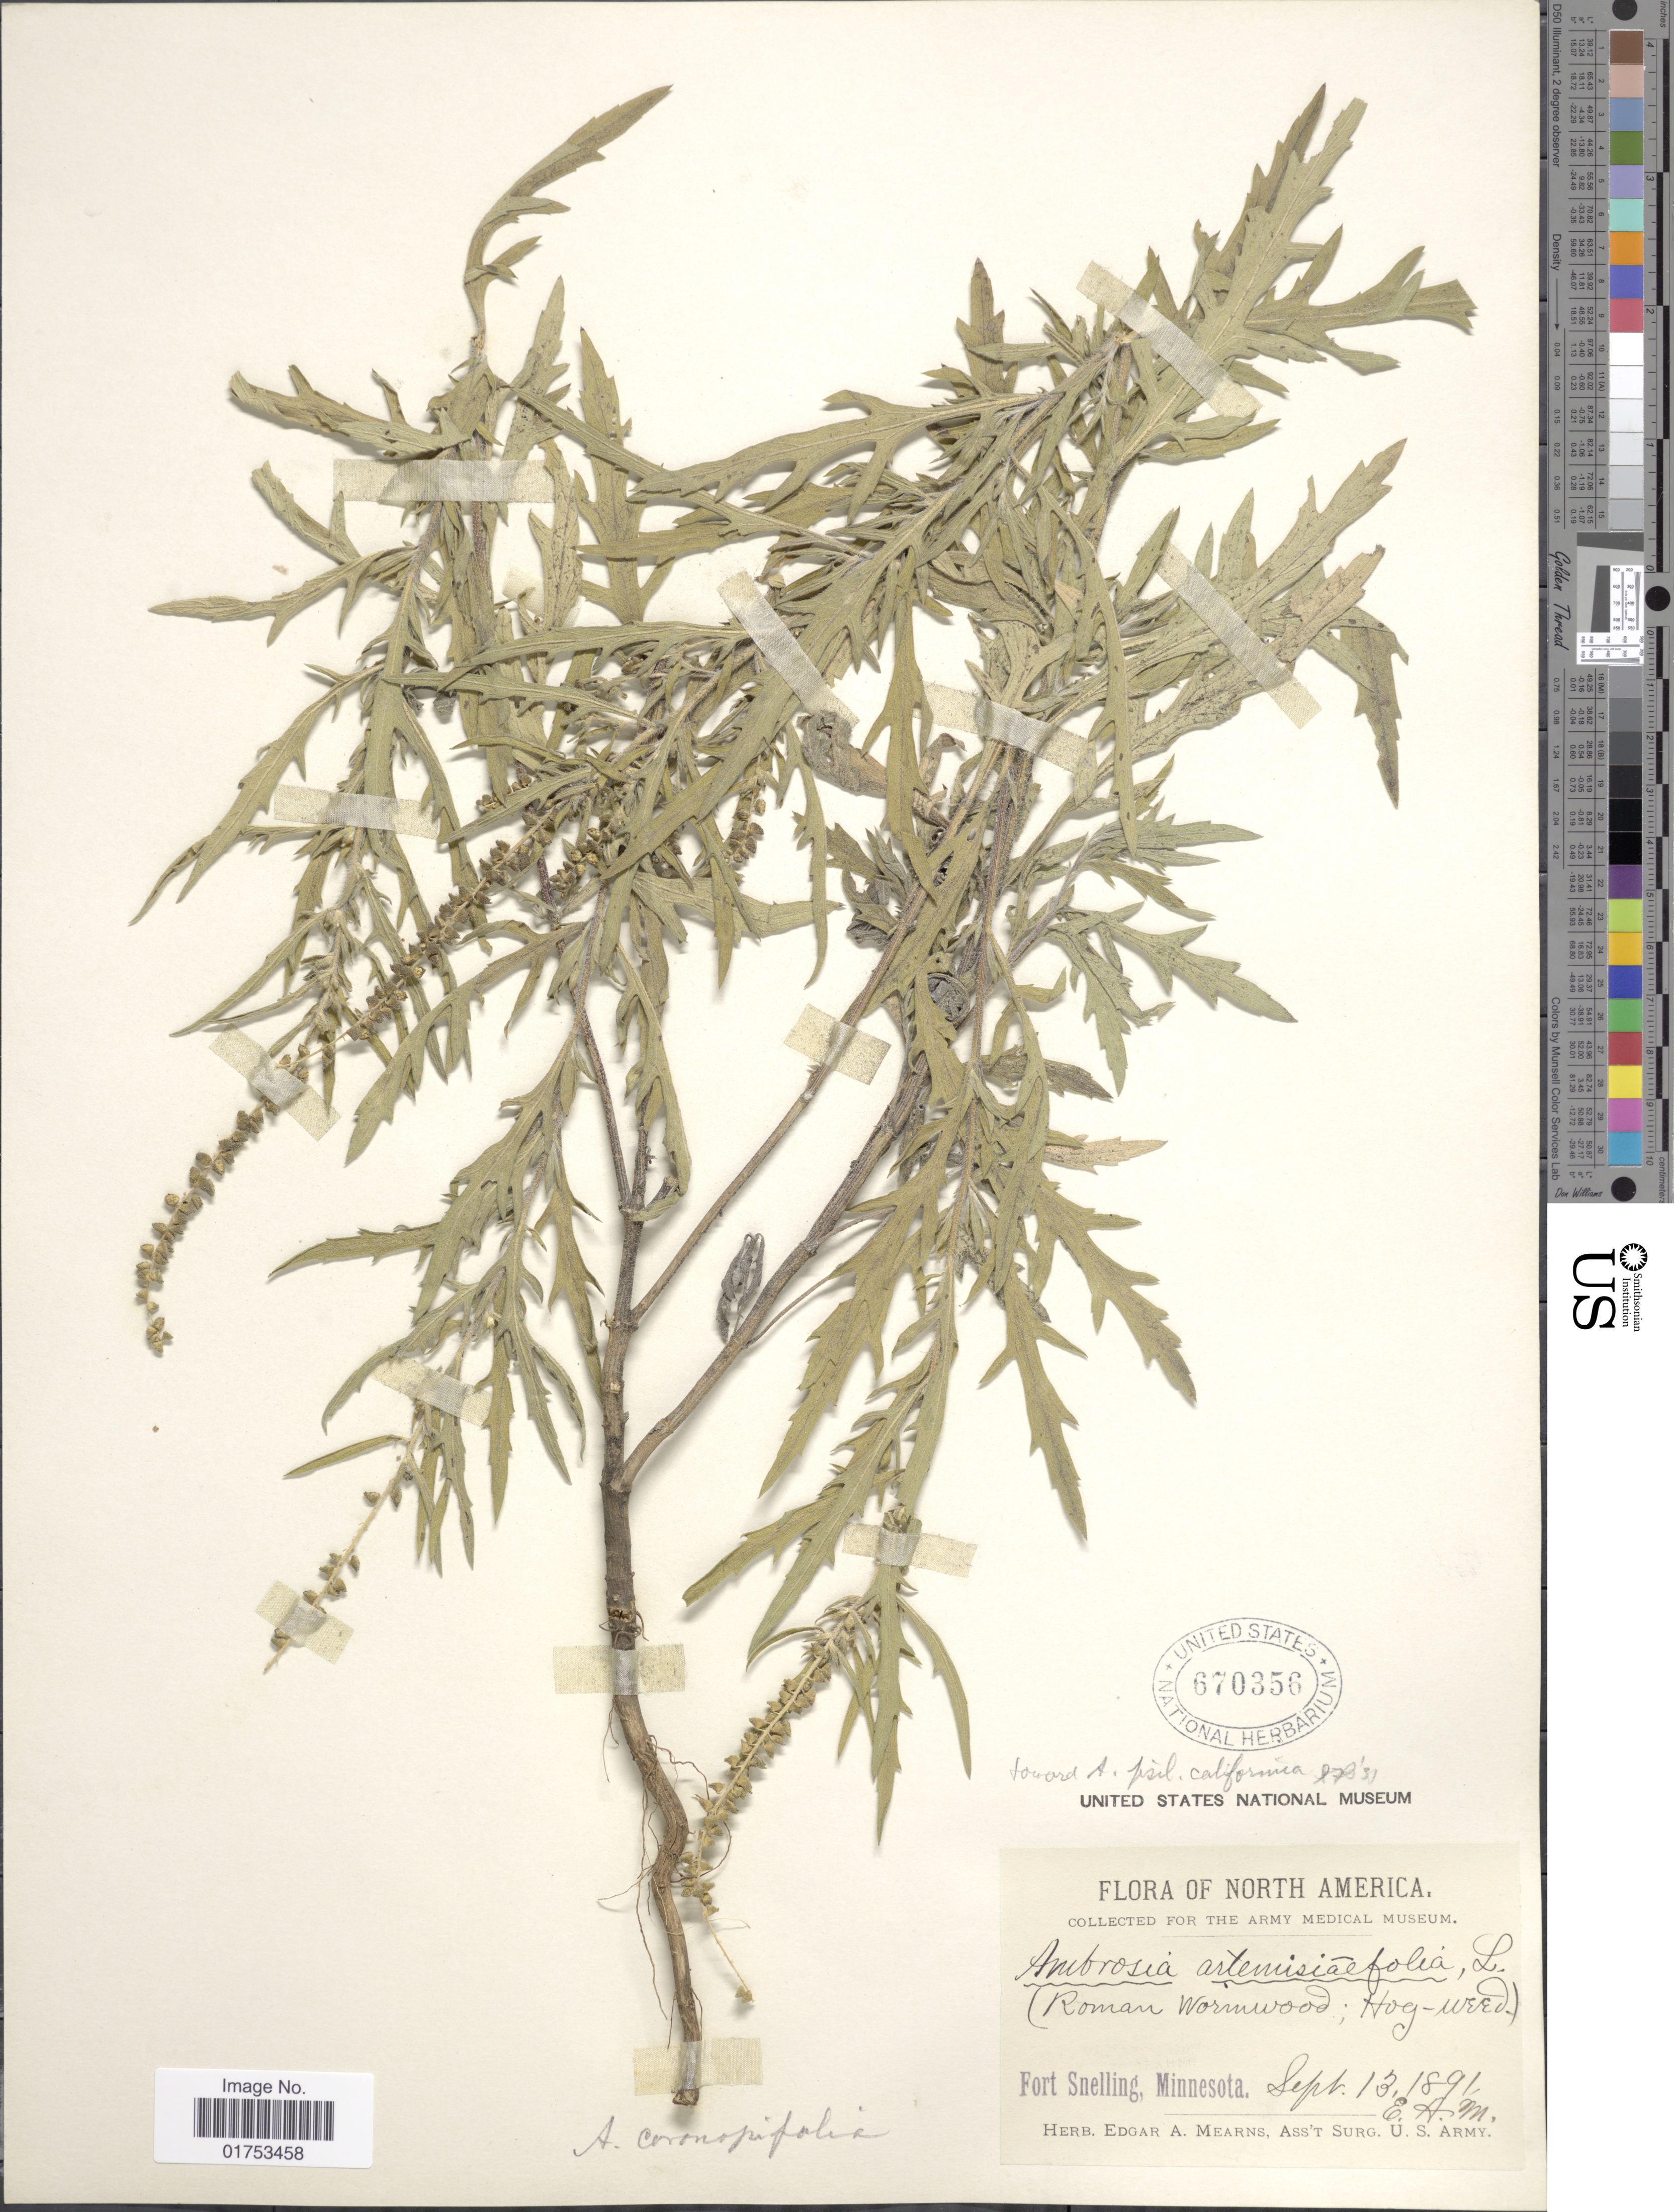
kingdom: Plantae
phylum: Tracheophyta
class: Magnoliopsida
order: Asterales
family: Asteraceae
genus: Ambrosia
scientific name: Ambrosia psilostachya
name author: DC.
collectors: E. A. Mearns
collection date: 1891-09-13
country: United States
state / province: Minnesota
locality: Fort Snelling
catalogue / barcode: US 670356